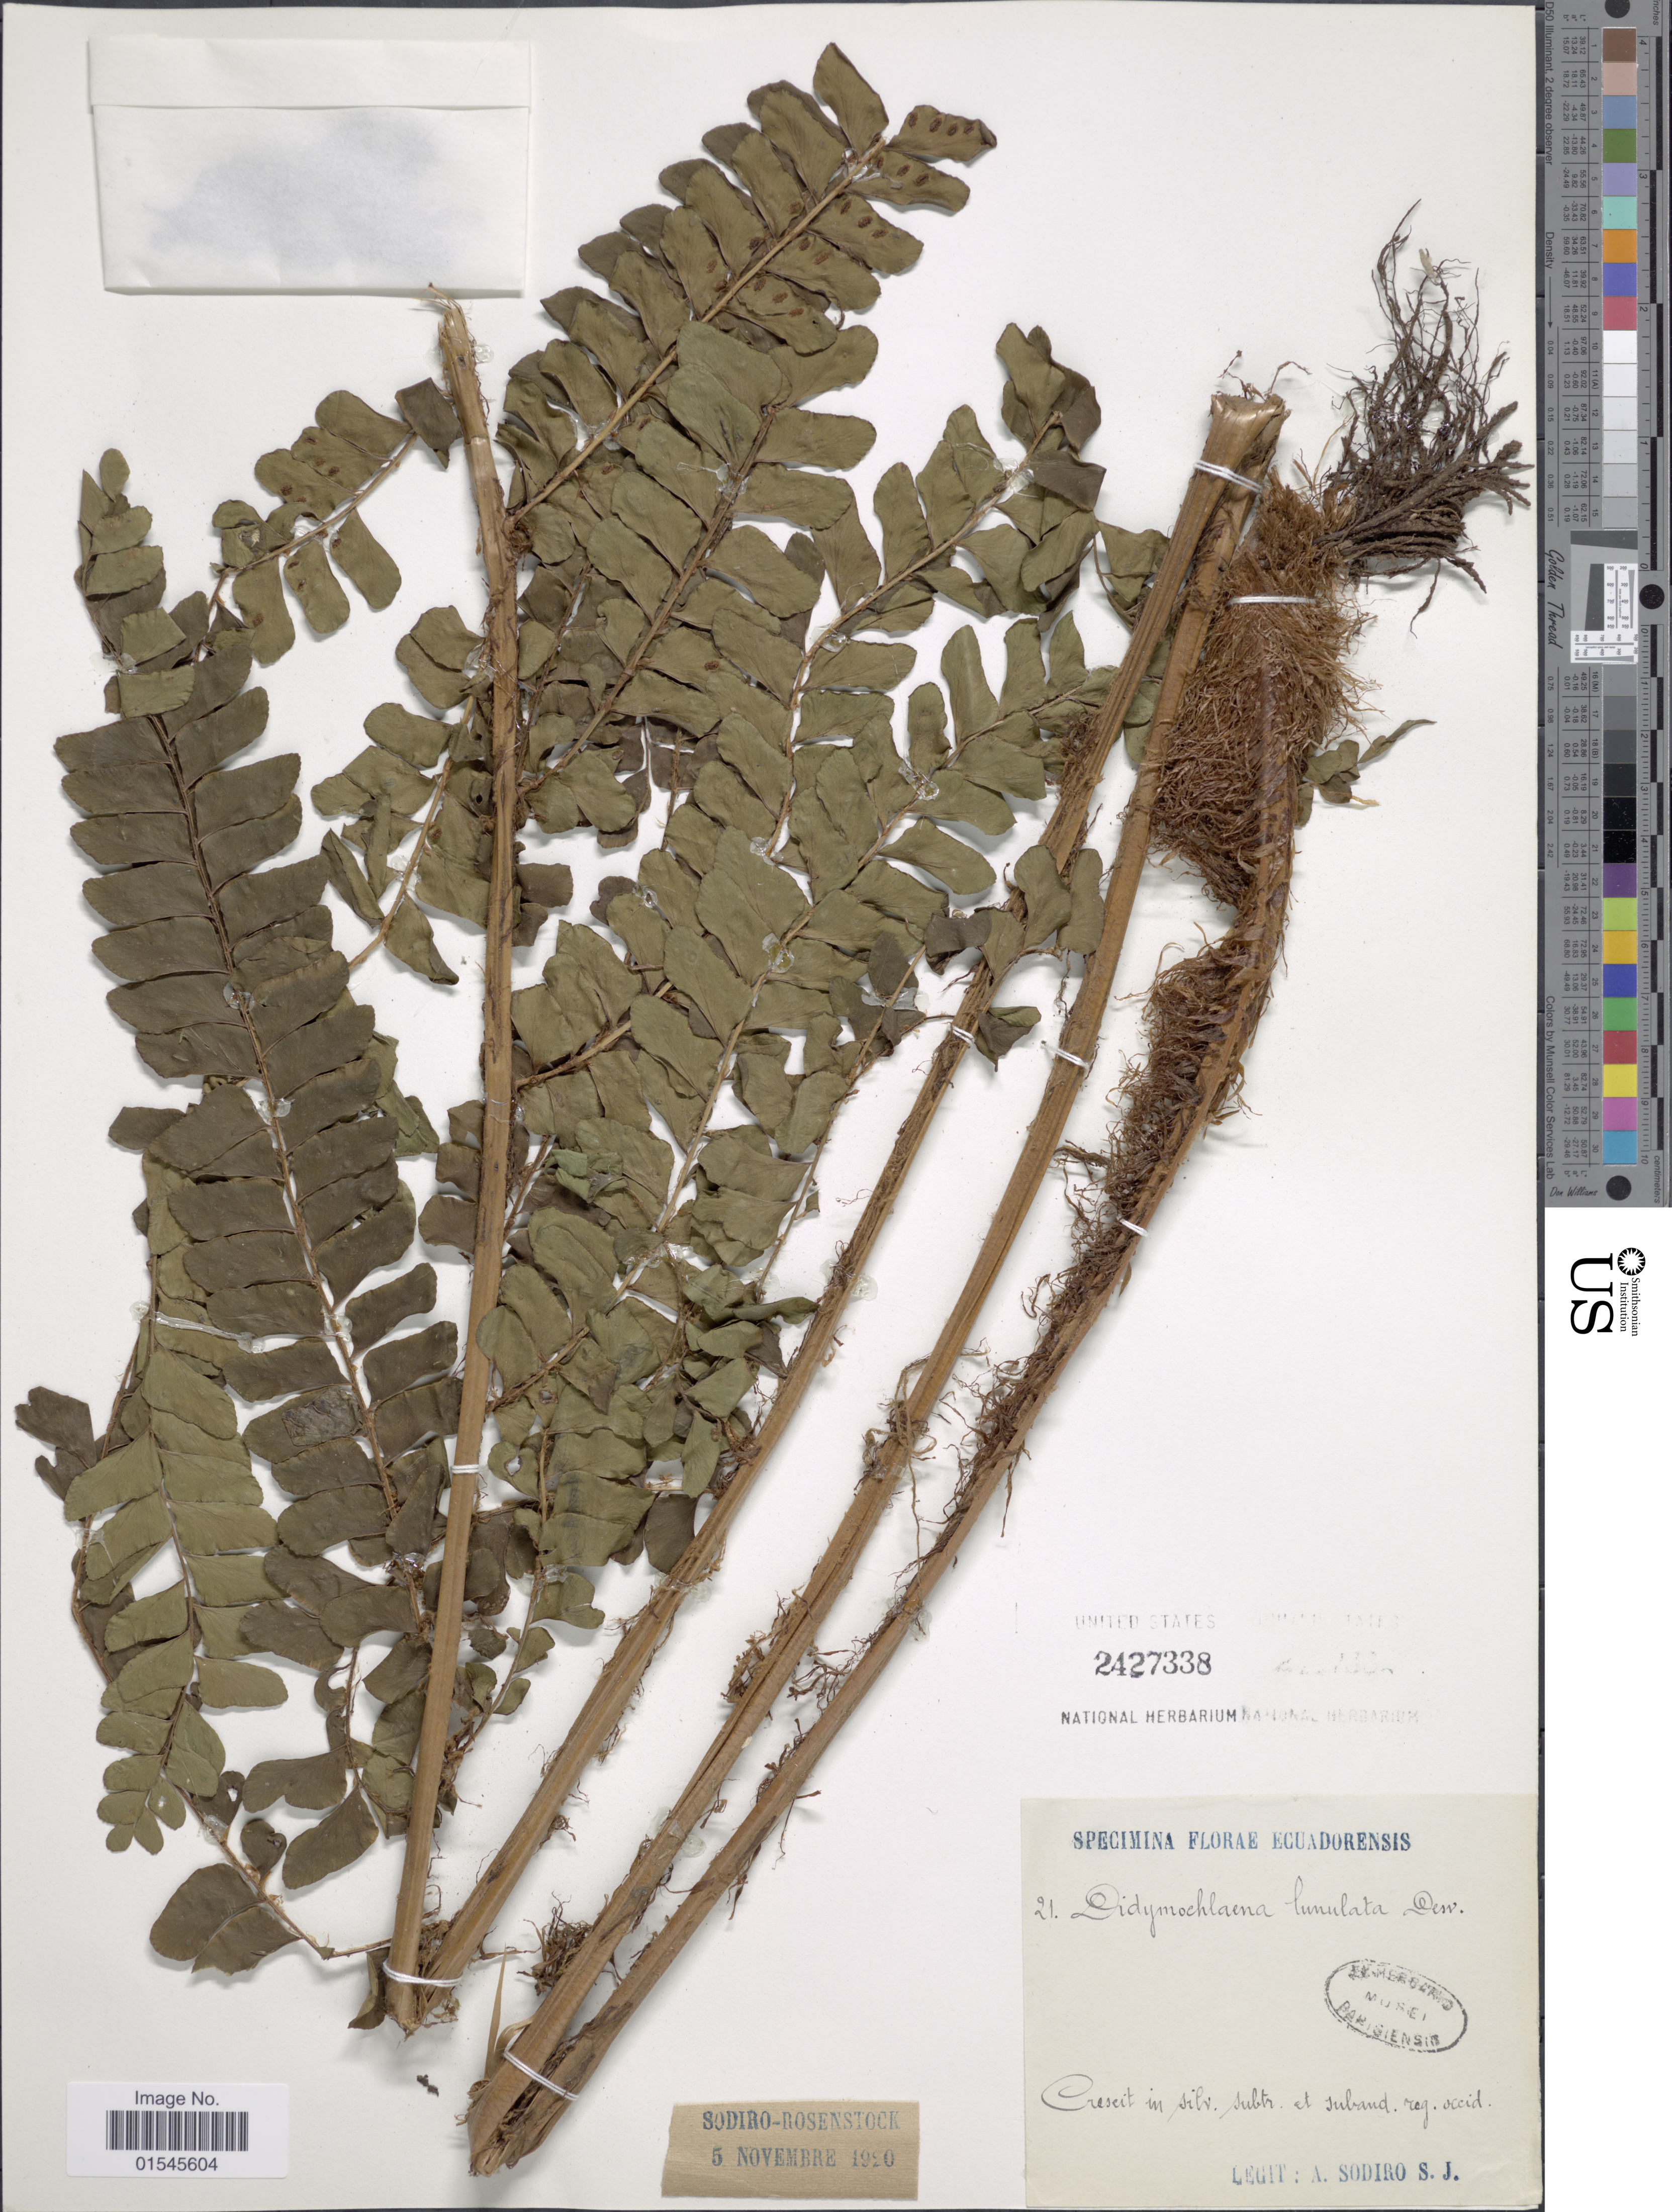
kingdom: Plantae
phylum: Tracheophyta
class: Polypodiopsida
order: Polypodiales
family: Didymochlaenaceae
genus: Didymochlaena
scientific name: Didymochlaena truncatula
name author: (Sw.) J. Sm.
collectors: A. Sodiro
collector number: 21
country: Ecuador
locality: Crescit in silv subtr et suband reg occid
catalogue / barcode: US 2427338